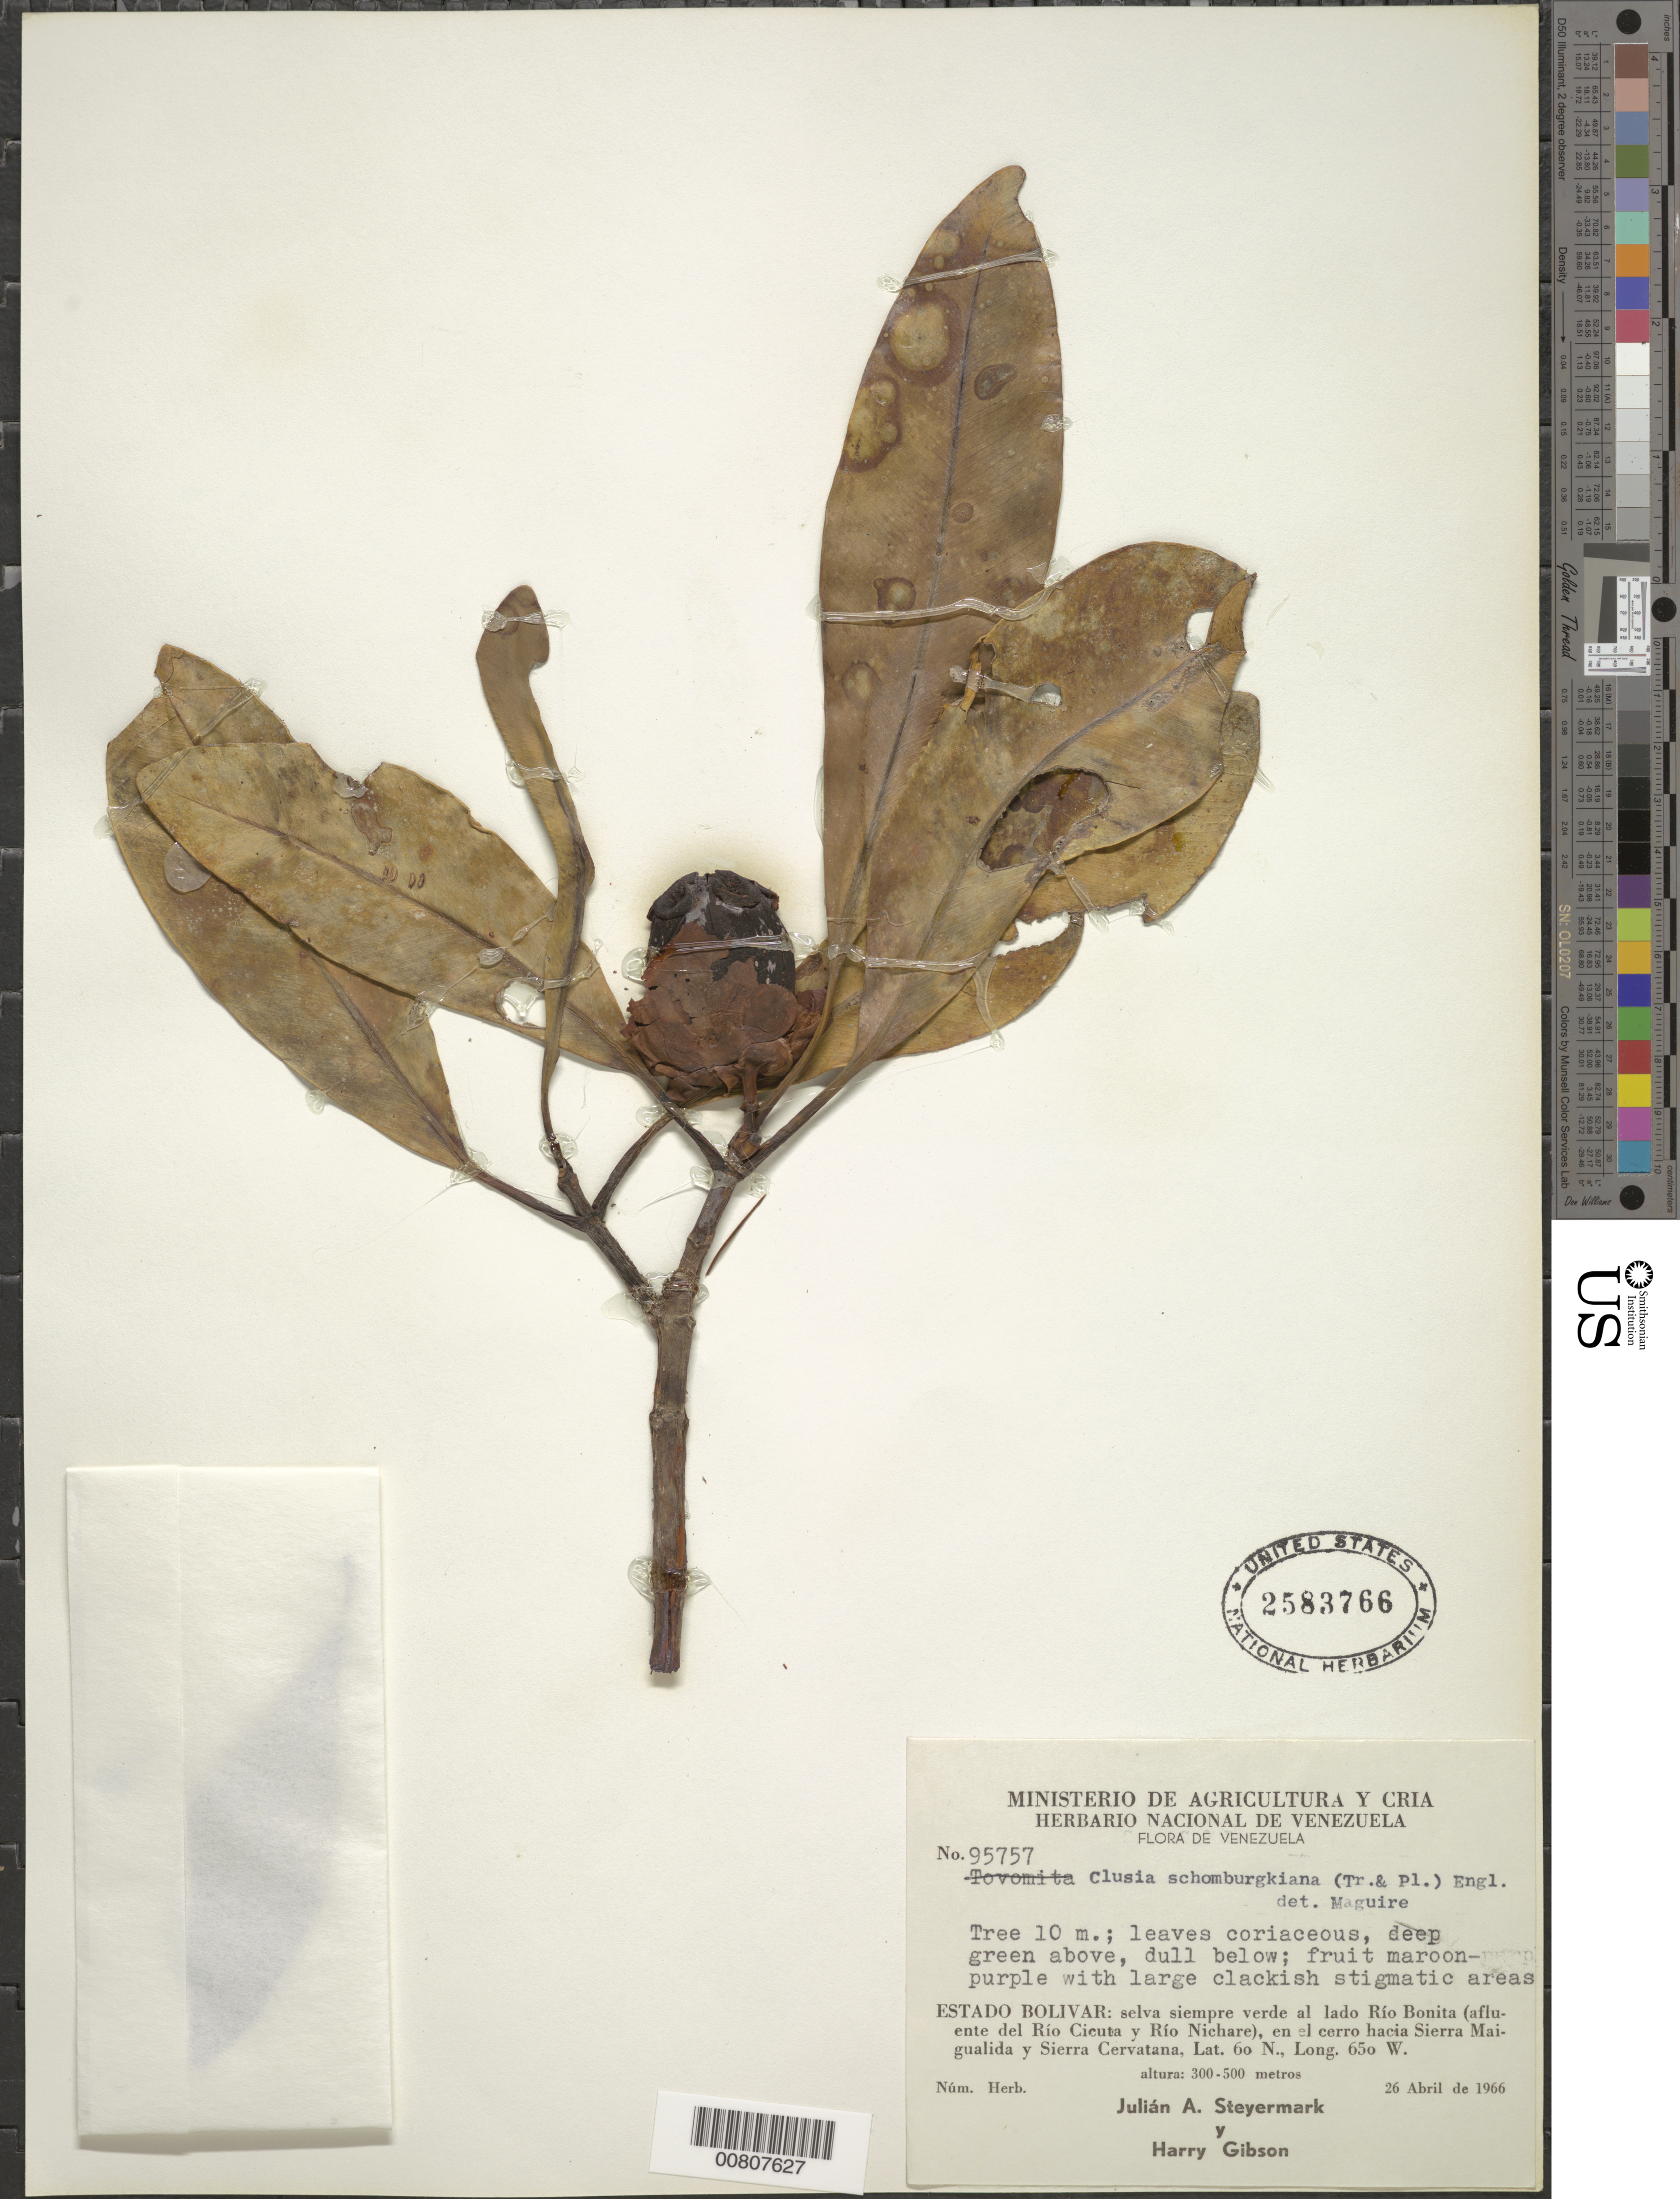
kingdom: Plantae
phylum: Tracheophyta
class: Magnoliopsida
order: Malpighiales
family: Clusiaceae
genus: Clusia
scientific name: Clusia schomburgkiana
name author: (Planch. & Triana) Benth. ex Engl.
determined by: Maguire, Bassett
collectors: J. Steyermark & H. Gibson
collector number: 95757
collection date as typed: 26-Apr-66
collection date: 1966-04-26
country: Venezuela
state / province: Bolívar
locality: Río Bonita (aflu. Río Cicuta y Río Nichare), Cerro hacia Sierra Maigualida y Sierra Cervatana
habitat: Evergreen forest along river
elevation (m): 300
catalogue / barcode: US 2583766